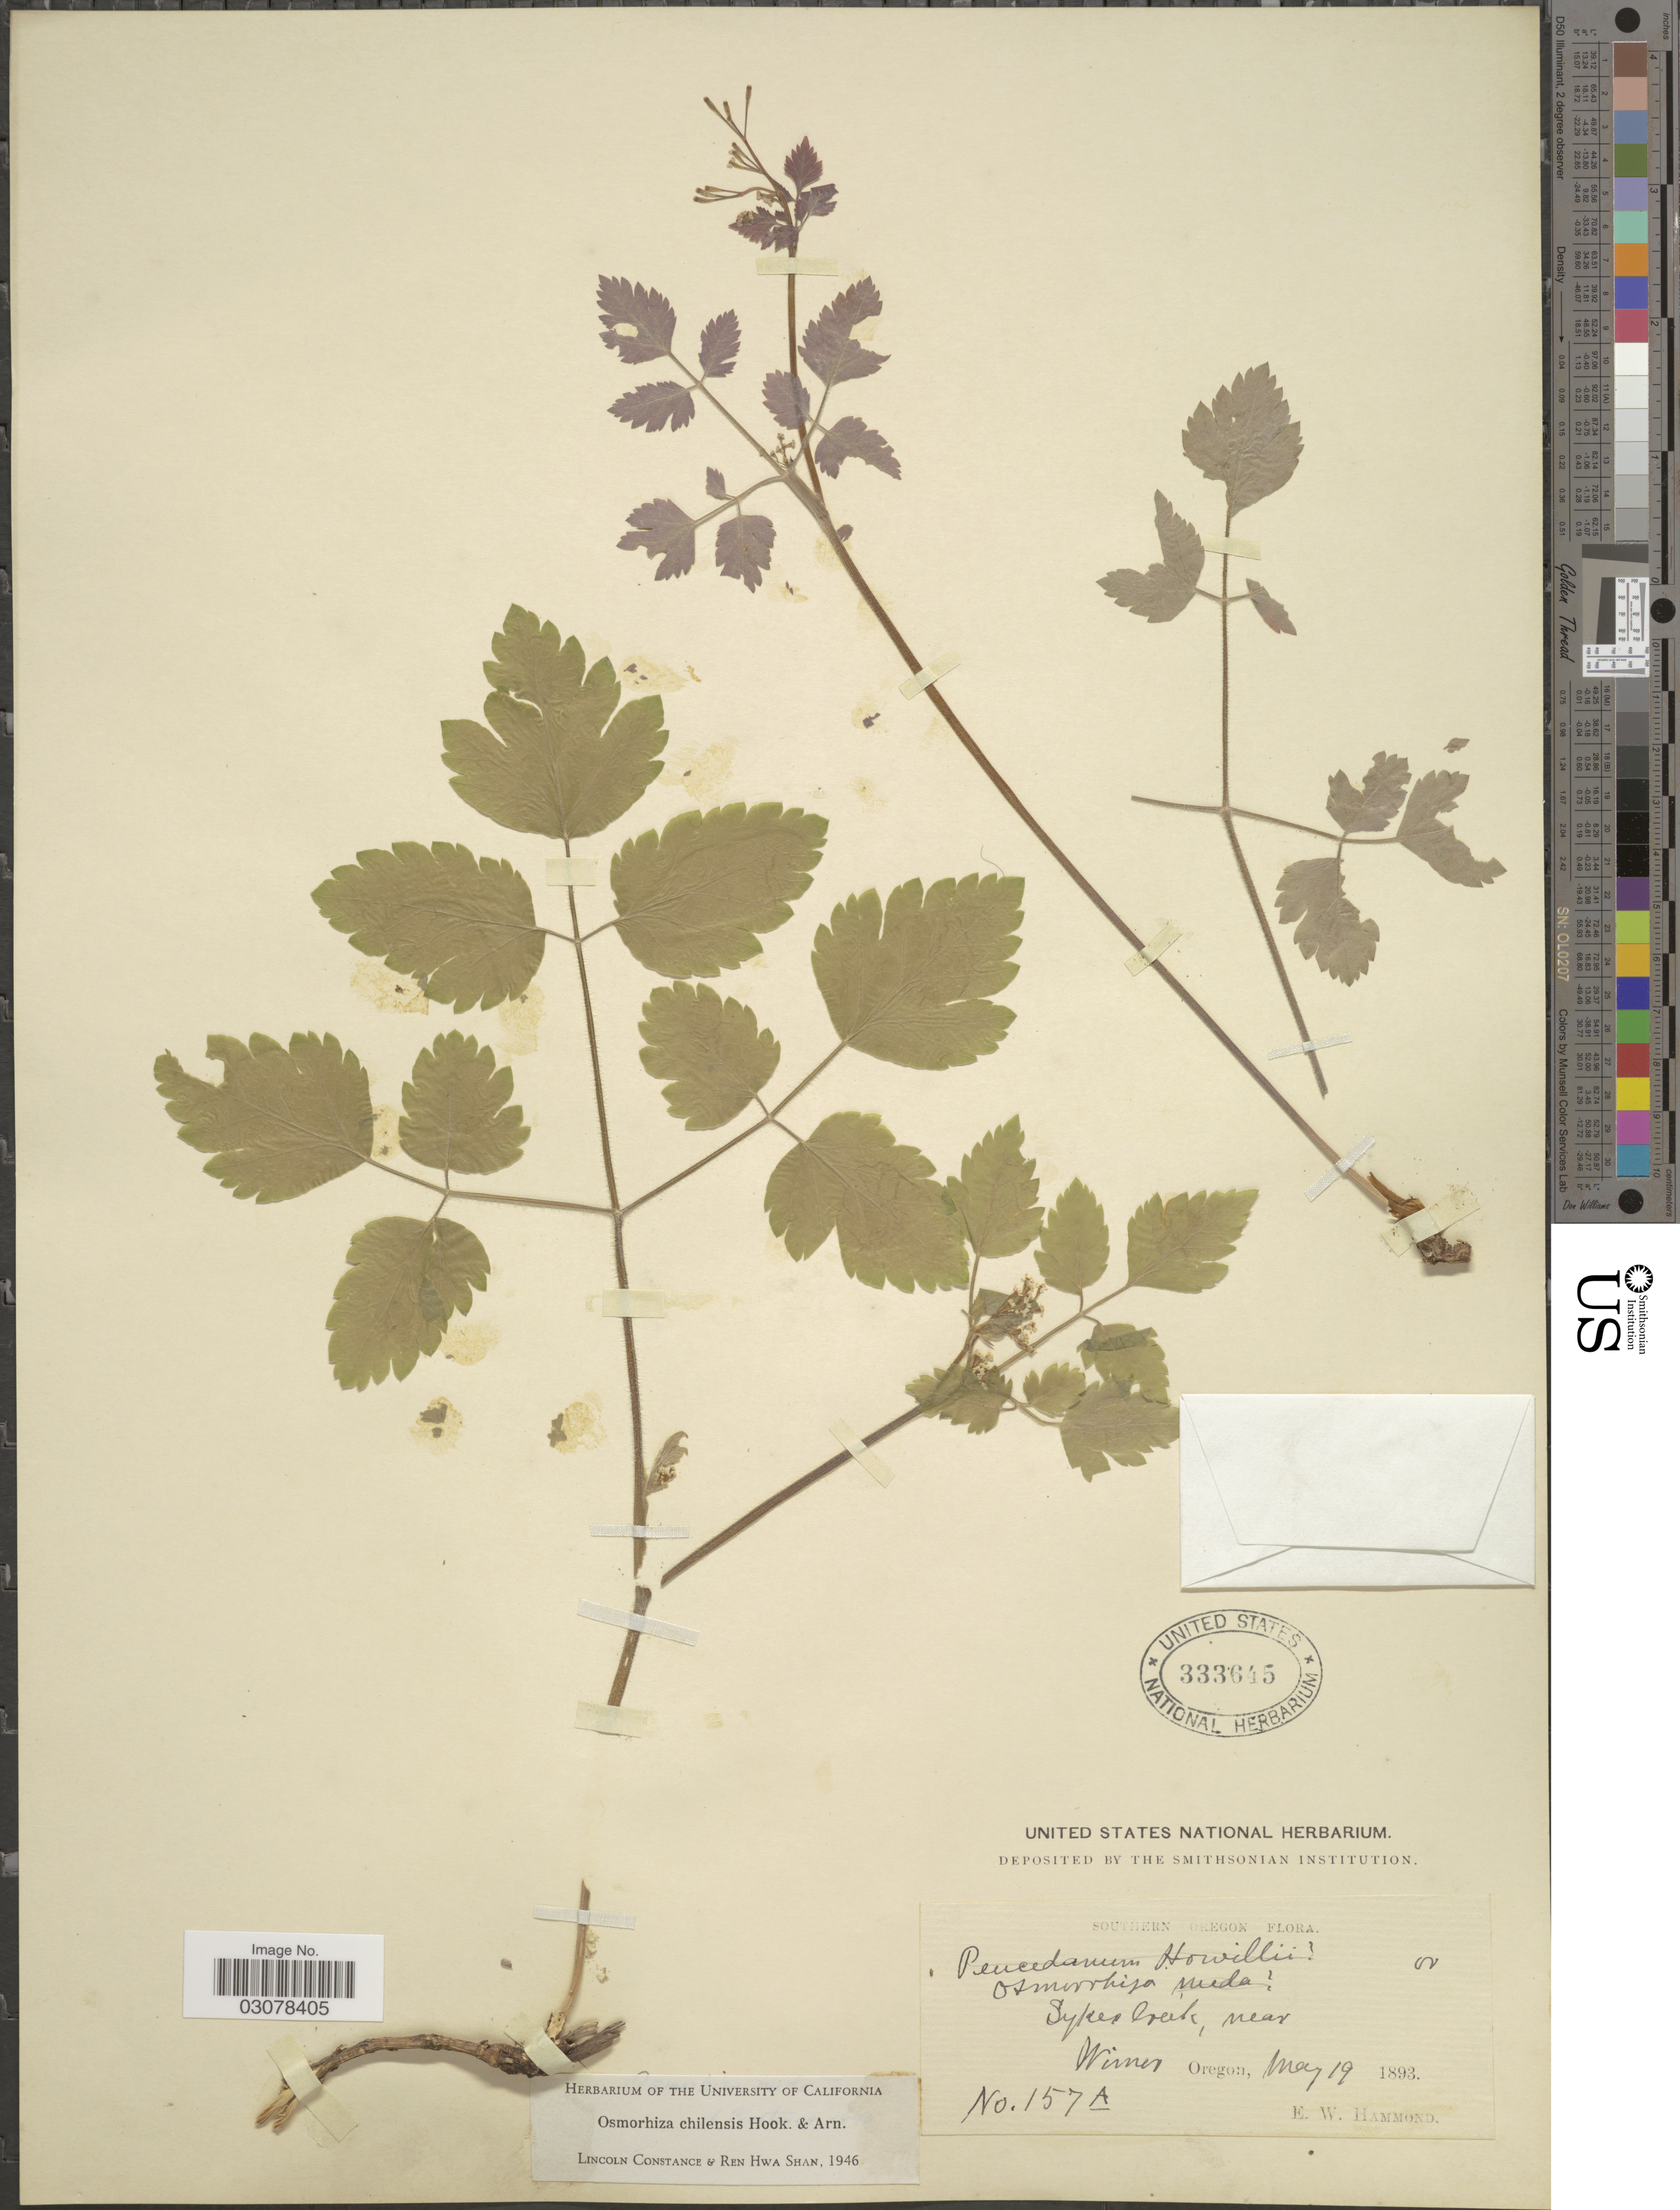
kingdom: Plantae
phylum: Tracheophyta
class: Magnoliopsida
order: Apiales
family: Apiaceae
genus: Osmorhiza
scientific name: Osmorhiza chilensis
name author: Hook. & Arn.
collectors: E. Hammond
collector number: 157A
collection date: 1893-05-19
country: United States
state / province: Oregon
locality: Southern Oregon. Sykes Creek near Wimer.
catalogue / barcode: US 333645